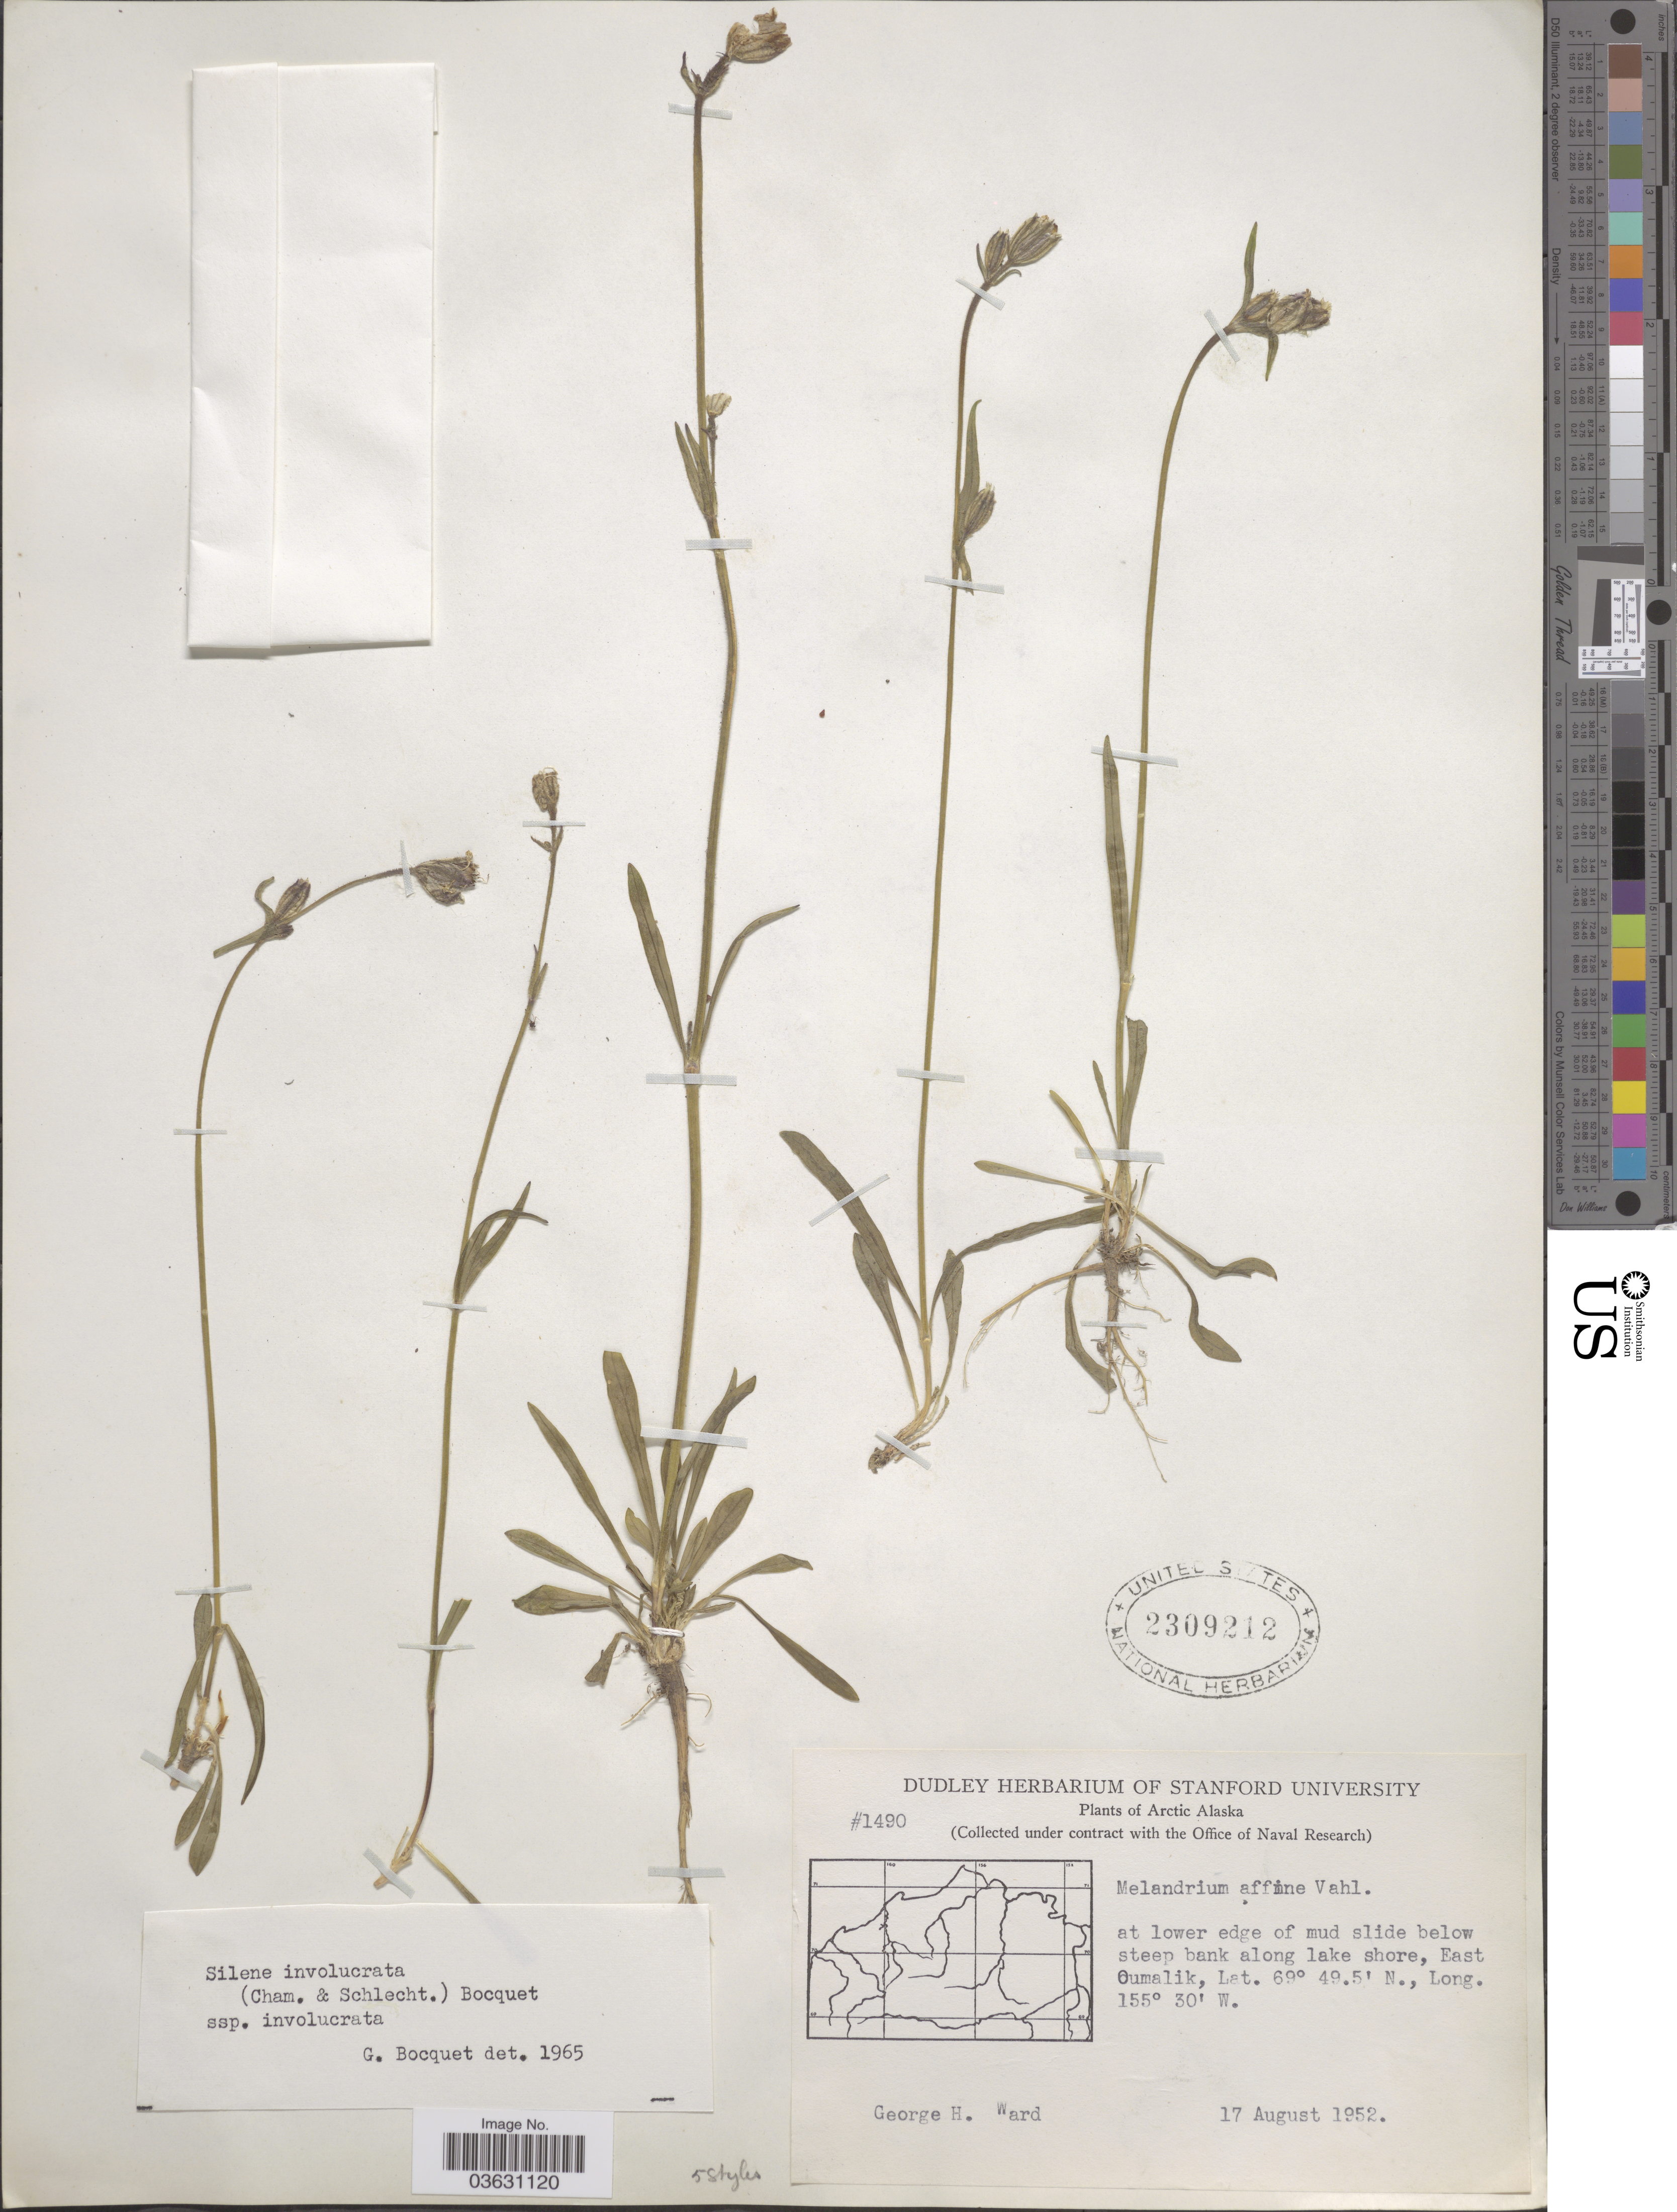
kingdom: Plantae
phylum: Tracheophyta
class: Magnoliopsida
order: Caryophyllales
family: Caryophyllaceae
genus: Silene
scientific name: Silene involucrata subsp. involucrata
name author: (Cham. & Schltdl.) Bocquet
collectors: G. H. Ward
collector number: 1490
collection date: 1952-08-17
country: United States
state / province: Alaska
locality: Arctic Alaska. East Oumalik.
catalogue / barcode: US 2309212